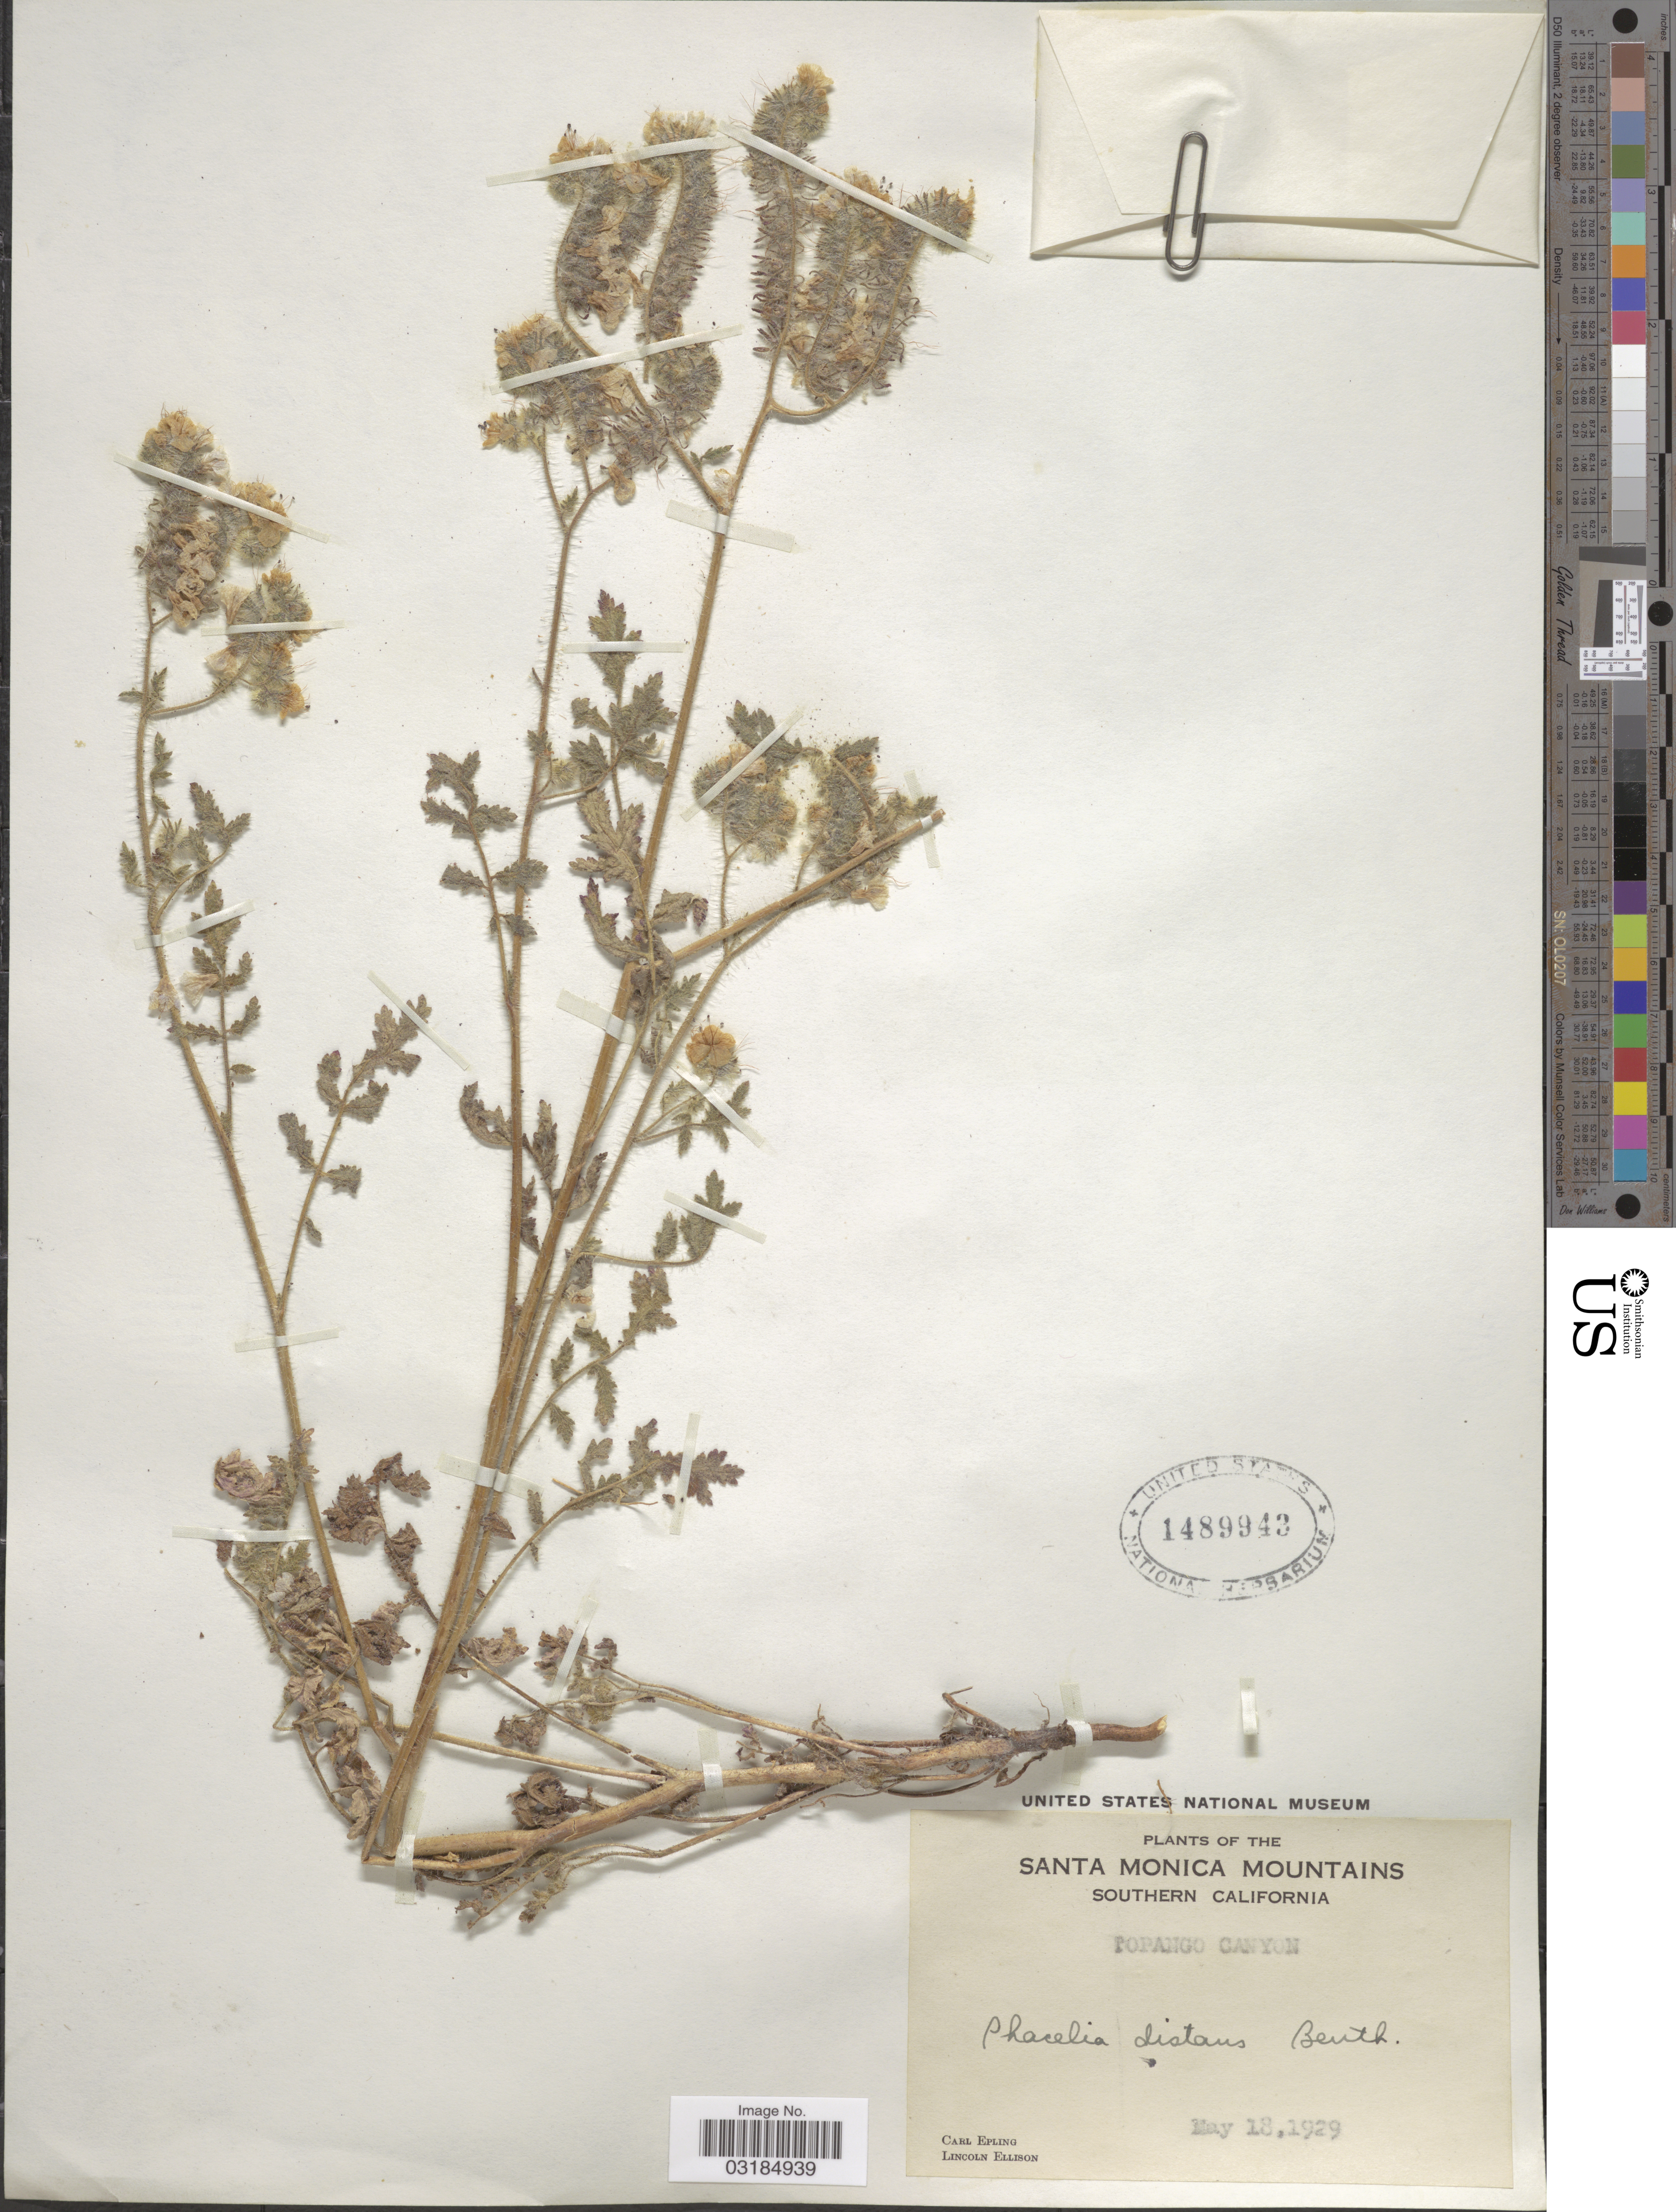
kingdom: Plantae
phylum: Tracheophyta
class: Magnoliopsida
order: Boraginales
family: Hydrophyllaceae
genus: Phacelia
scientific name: Phacelia cicutaria var. hispida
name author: (A. Gray) J.T. Howell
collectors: C. C. Epling & L. Ellison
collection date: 1929-05-18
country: United States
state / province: California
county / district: Los Angeles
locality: Santa Monica Mountains. Southern California. Topango Canyon.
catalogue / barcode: US 1489943